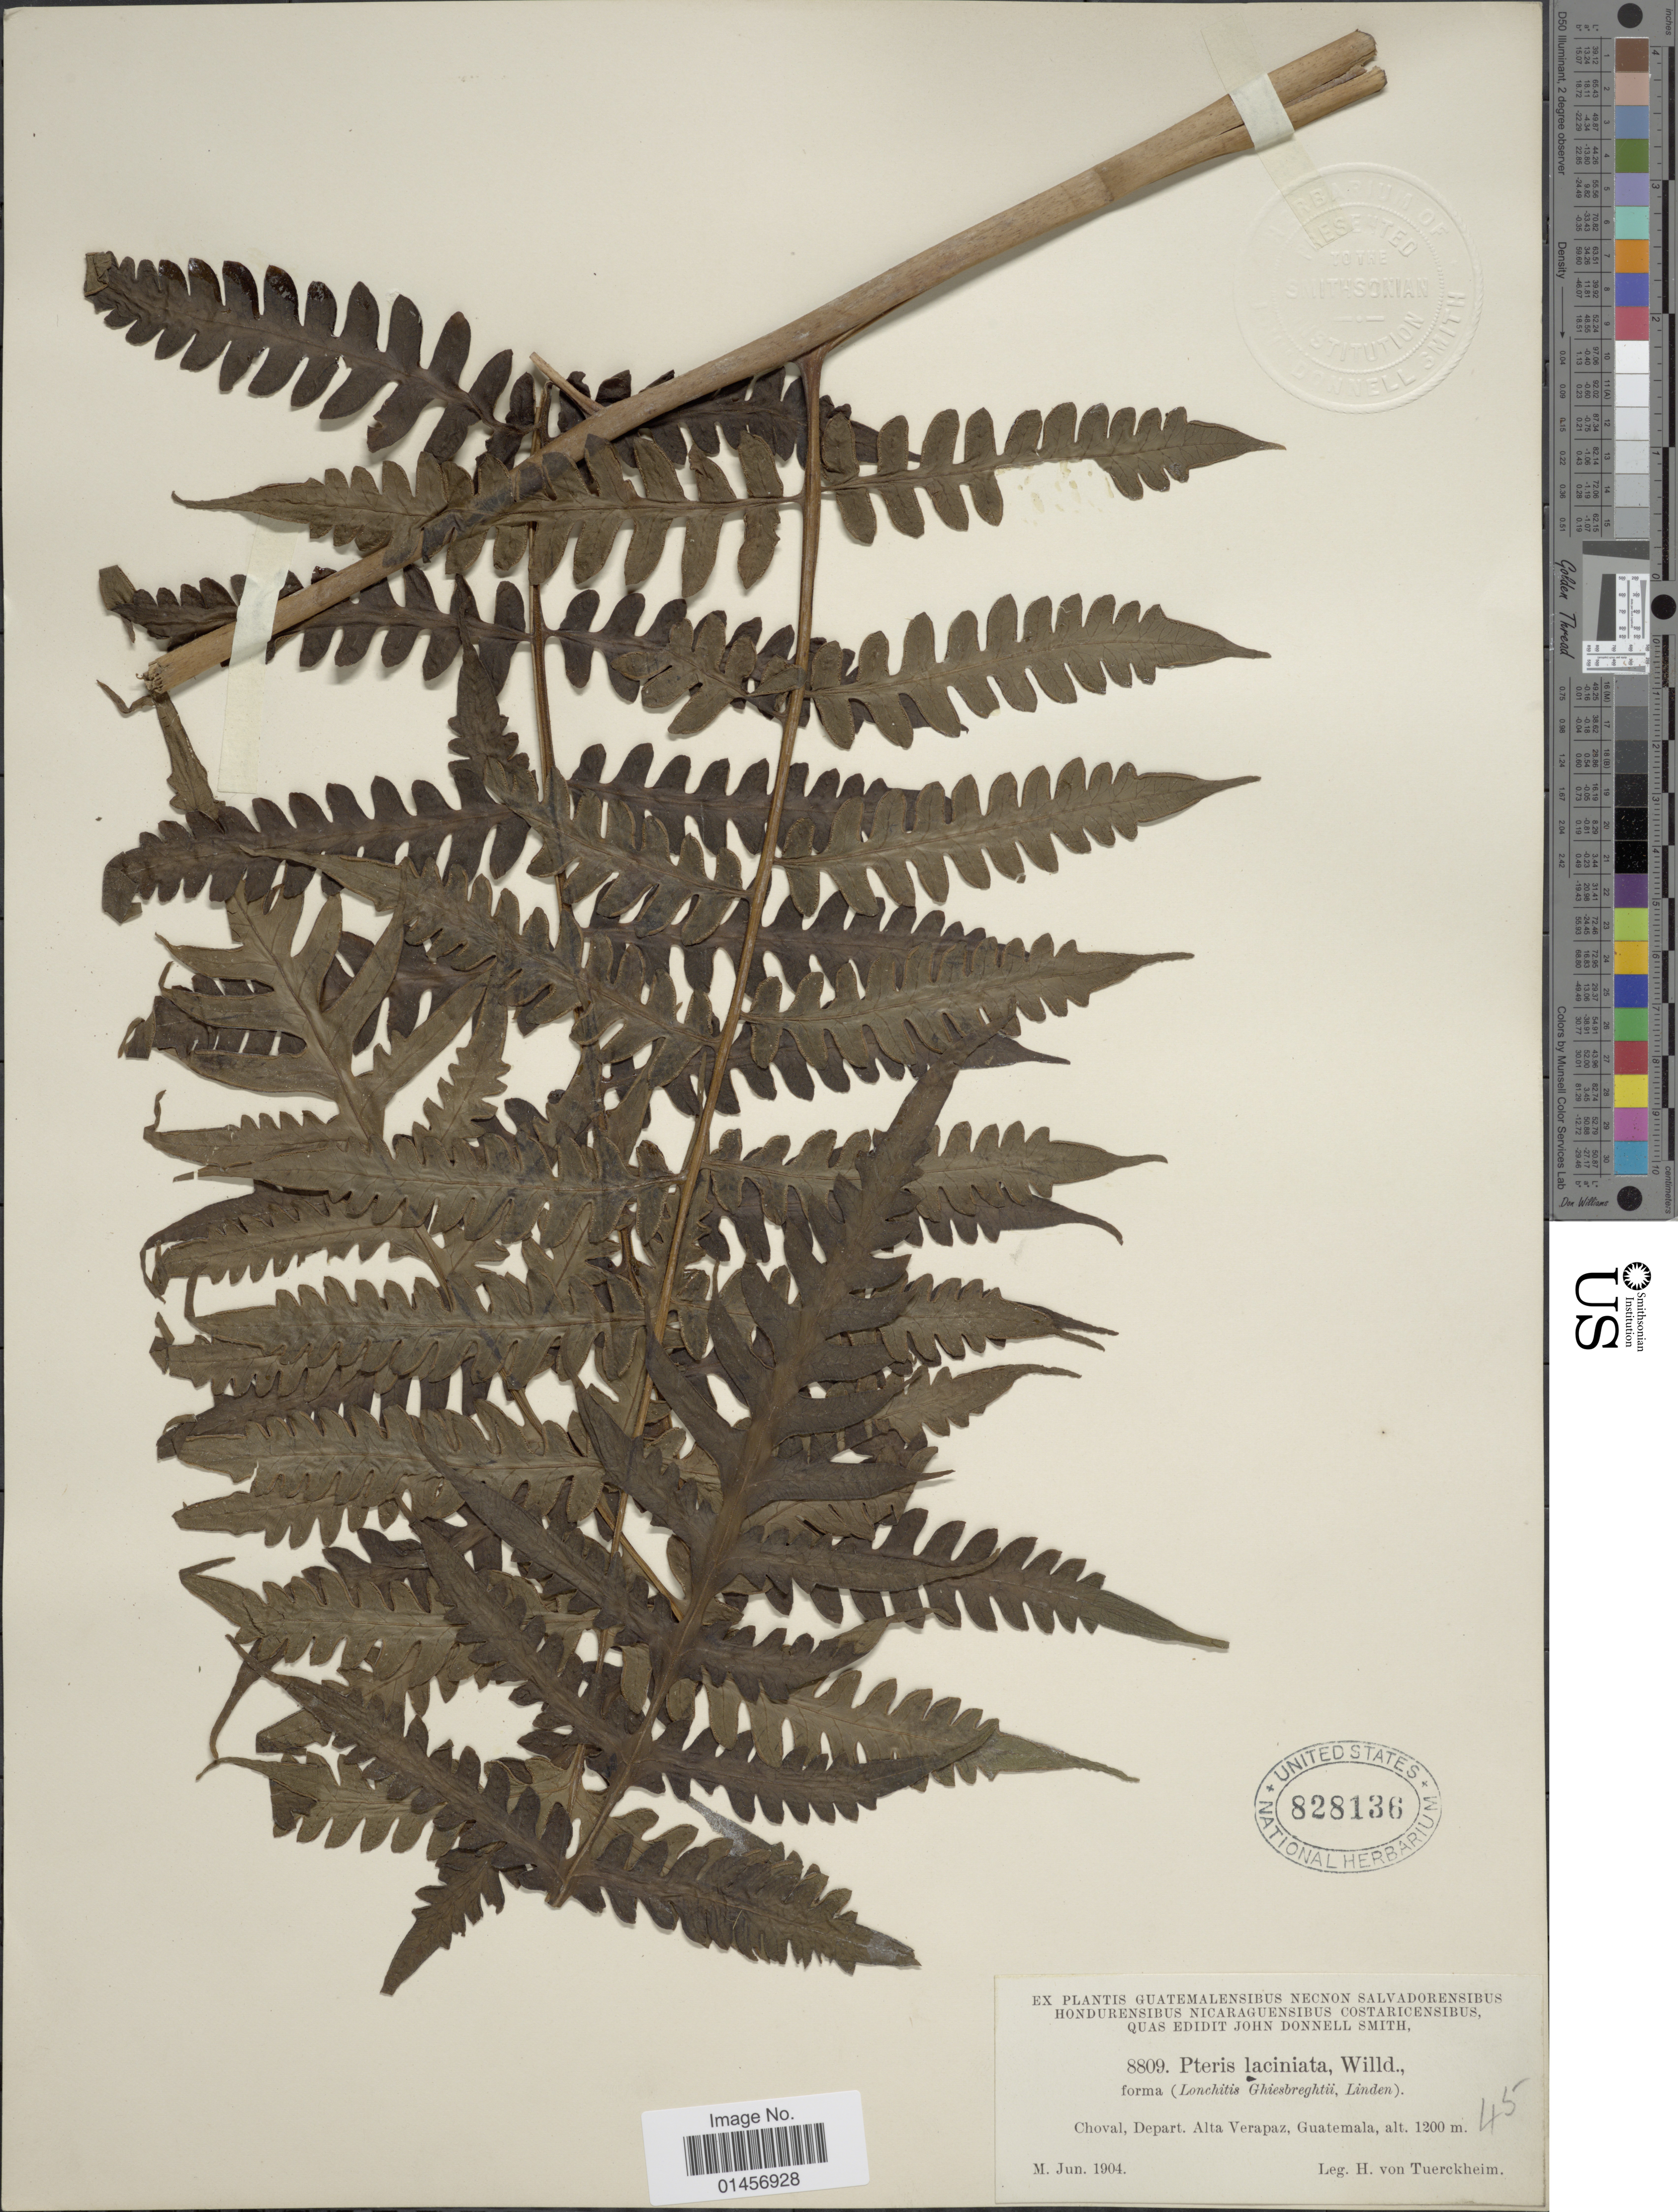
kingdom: Plantae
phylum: Tracheophyta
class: Polypodiopsida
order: Polypodiales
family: Lonchitidaceae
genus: Lonchitis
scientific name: Lonchitis hirsuta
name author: L.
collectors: H. von Türckheim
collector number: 8809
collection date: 1904-06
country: Guatemala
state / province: Alta Verapaz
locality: Choval, Depart. Alta Verapaz, Guatemala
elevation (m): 1200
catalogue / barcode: US 828136